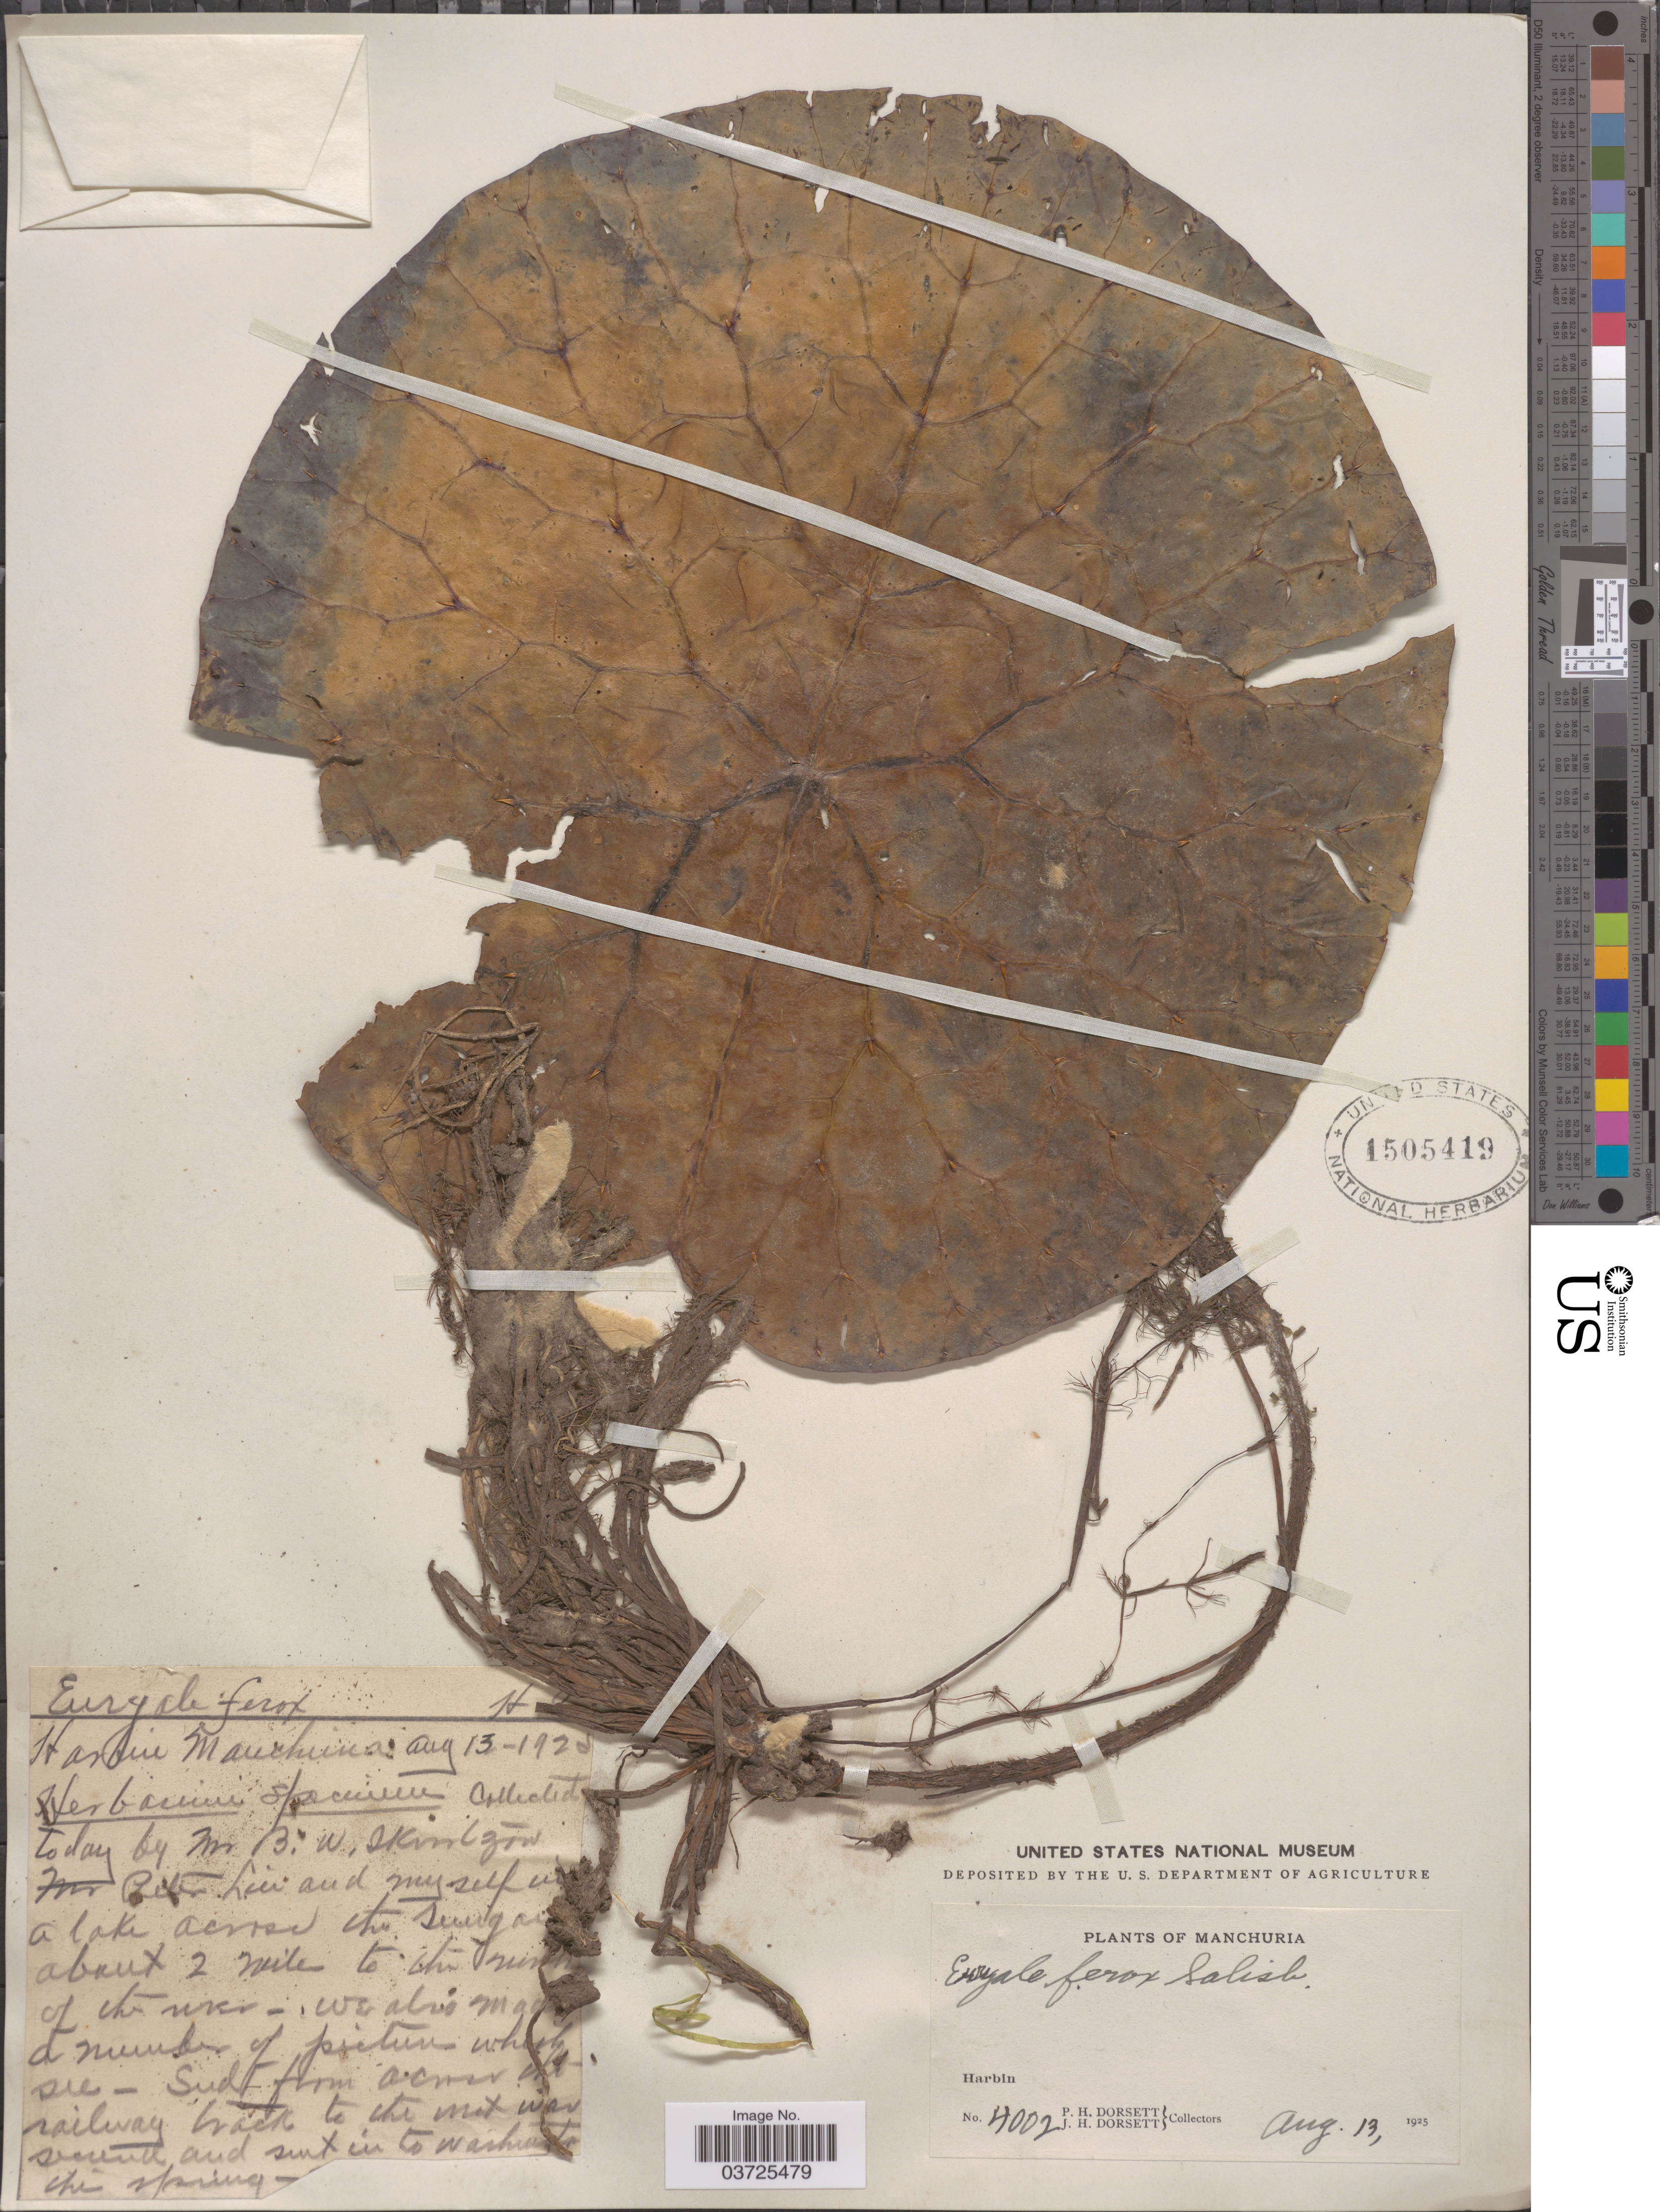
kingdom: Plantae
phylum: Tracheophyta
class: Magnoliopsida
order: Nymphaeales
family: Nymphaeaceae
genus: Euryale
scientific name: Euryale ferox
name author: Salisb.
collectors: P. H. Dorsett & J. Dorsett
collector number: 4002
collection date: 1925-08-13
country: China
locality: Manchuria, Harbin.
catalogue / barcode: US 1505419